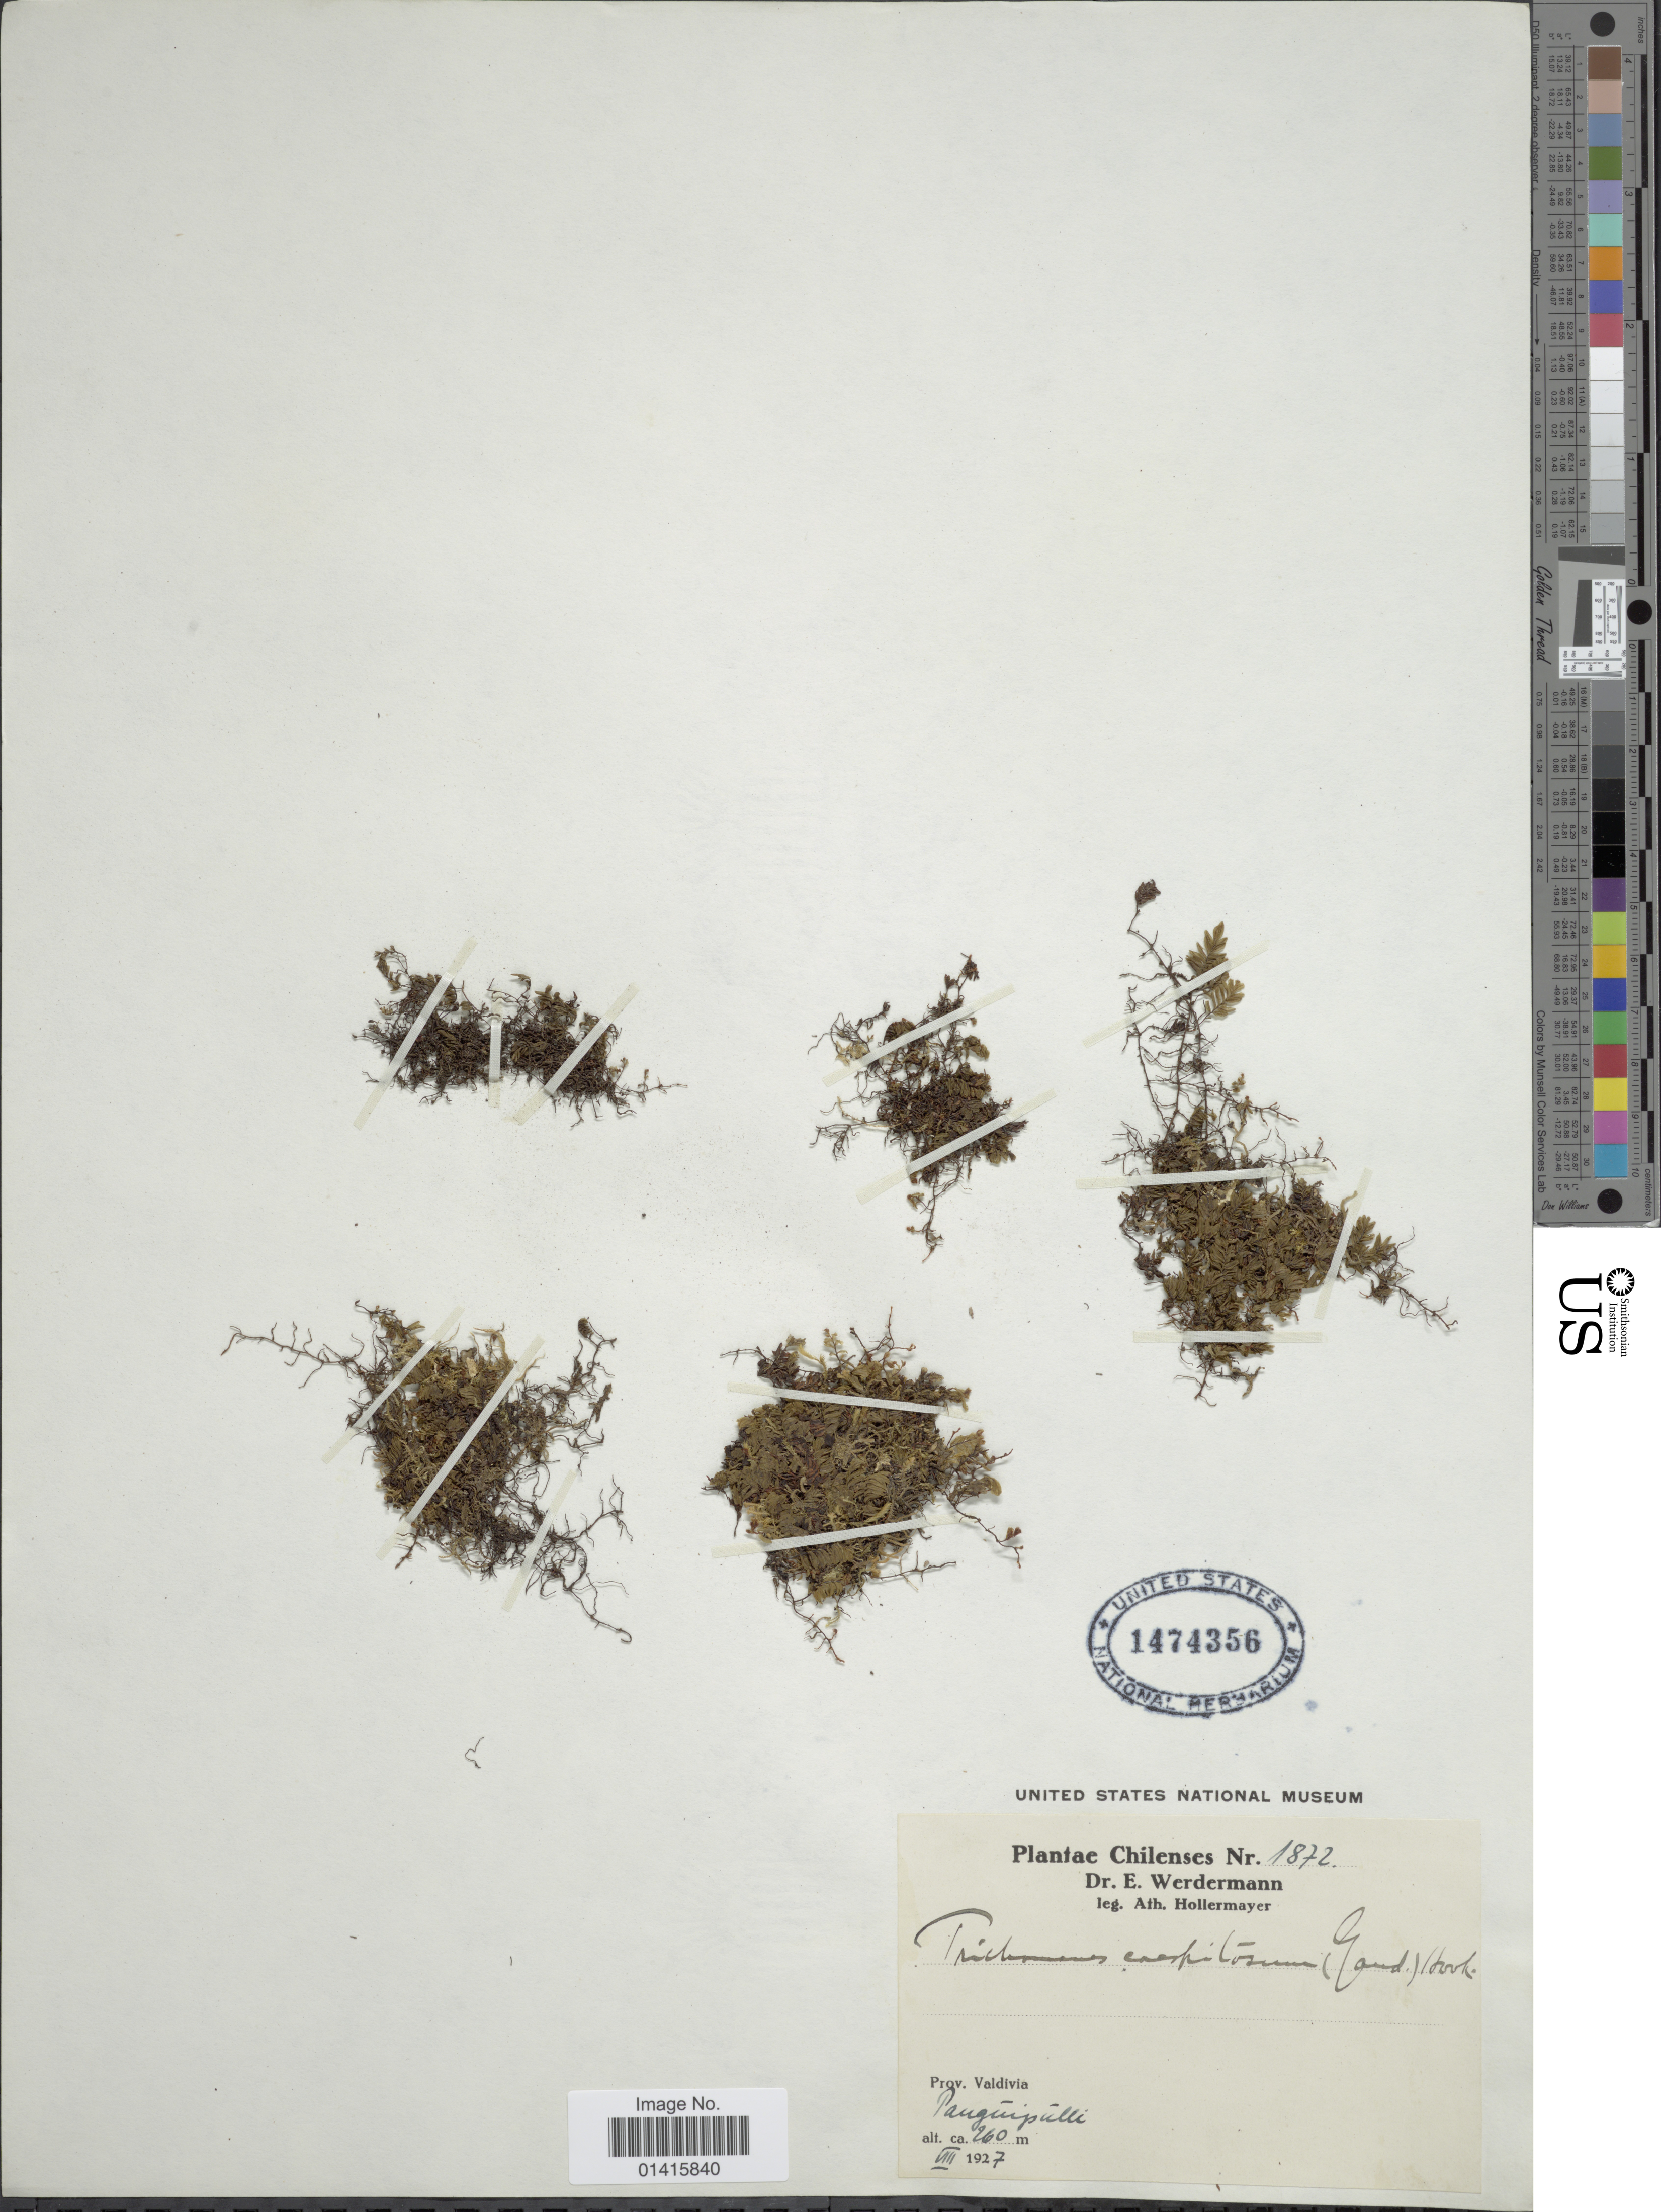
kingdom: Plantae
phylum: Tracheophyta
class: Polypodiopsida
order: Hymenophyllales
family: Hymenophyllaceae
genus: Hymenophyllum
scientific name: Hymenophyllum caespitosum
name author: Gaudich.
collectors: A. Hollermayer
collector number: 1872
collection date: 1927-08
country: Chile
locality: Prov. Valdivia, Panguipulli.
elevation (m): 260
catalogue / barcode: US 1474356